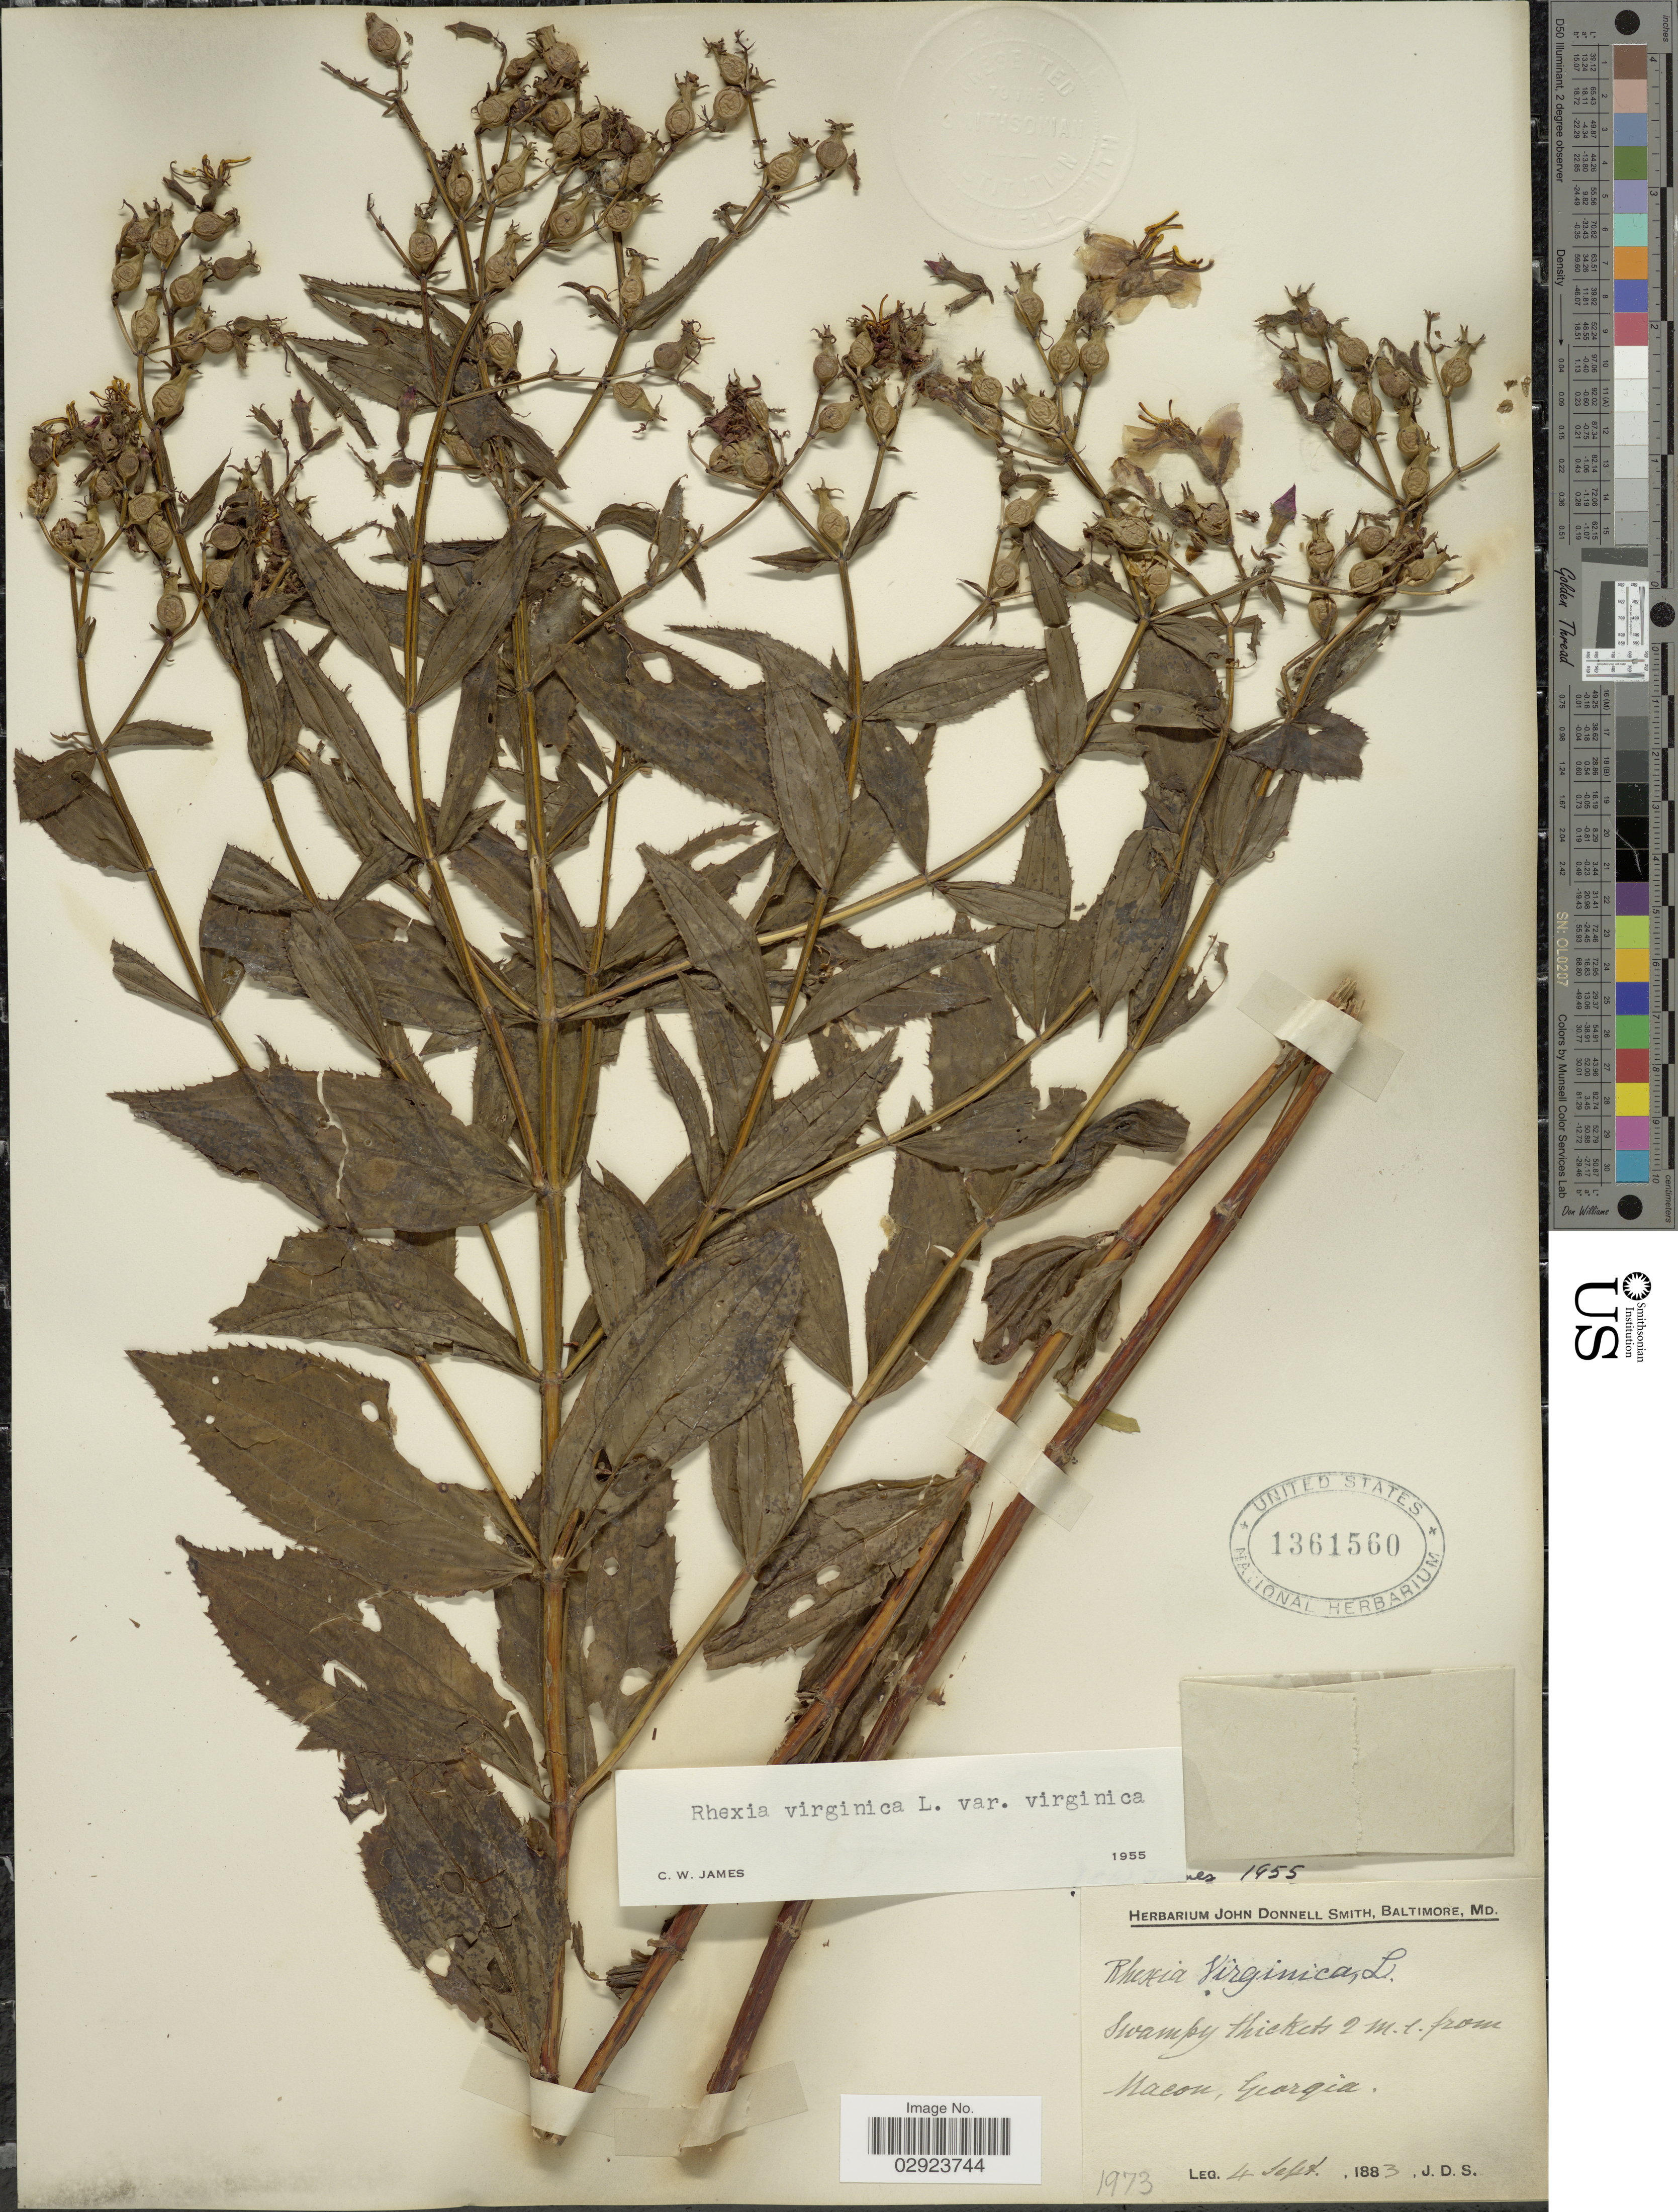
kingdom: Plantae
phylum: Tracheophyta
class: Magnoliopsida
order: Myrtales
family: Melastomataceae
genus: Rhexia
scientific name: Rhexia virginica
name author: L.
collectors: J. Donnell Smith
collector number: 1973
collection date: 1883-09-04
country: United States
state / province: Georgia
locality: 2 m. e. from Macon.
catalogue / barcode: US 1361560